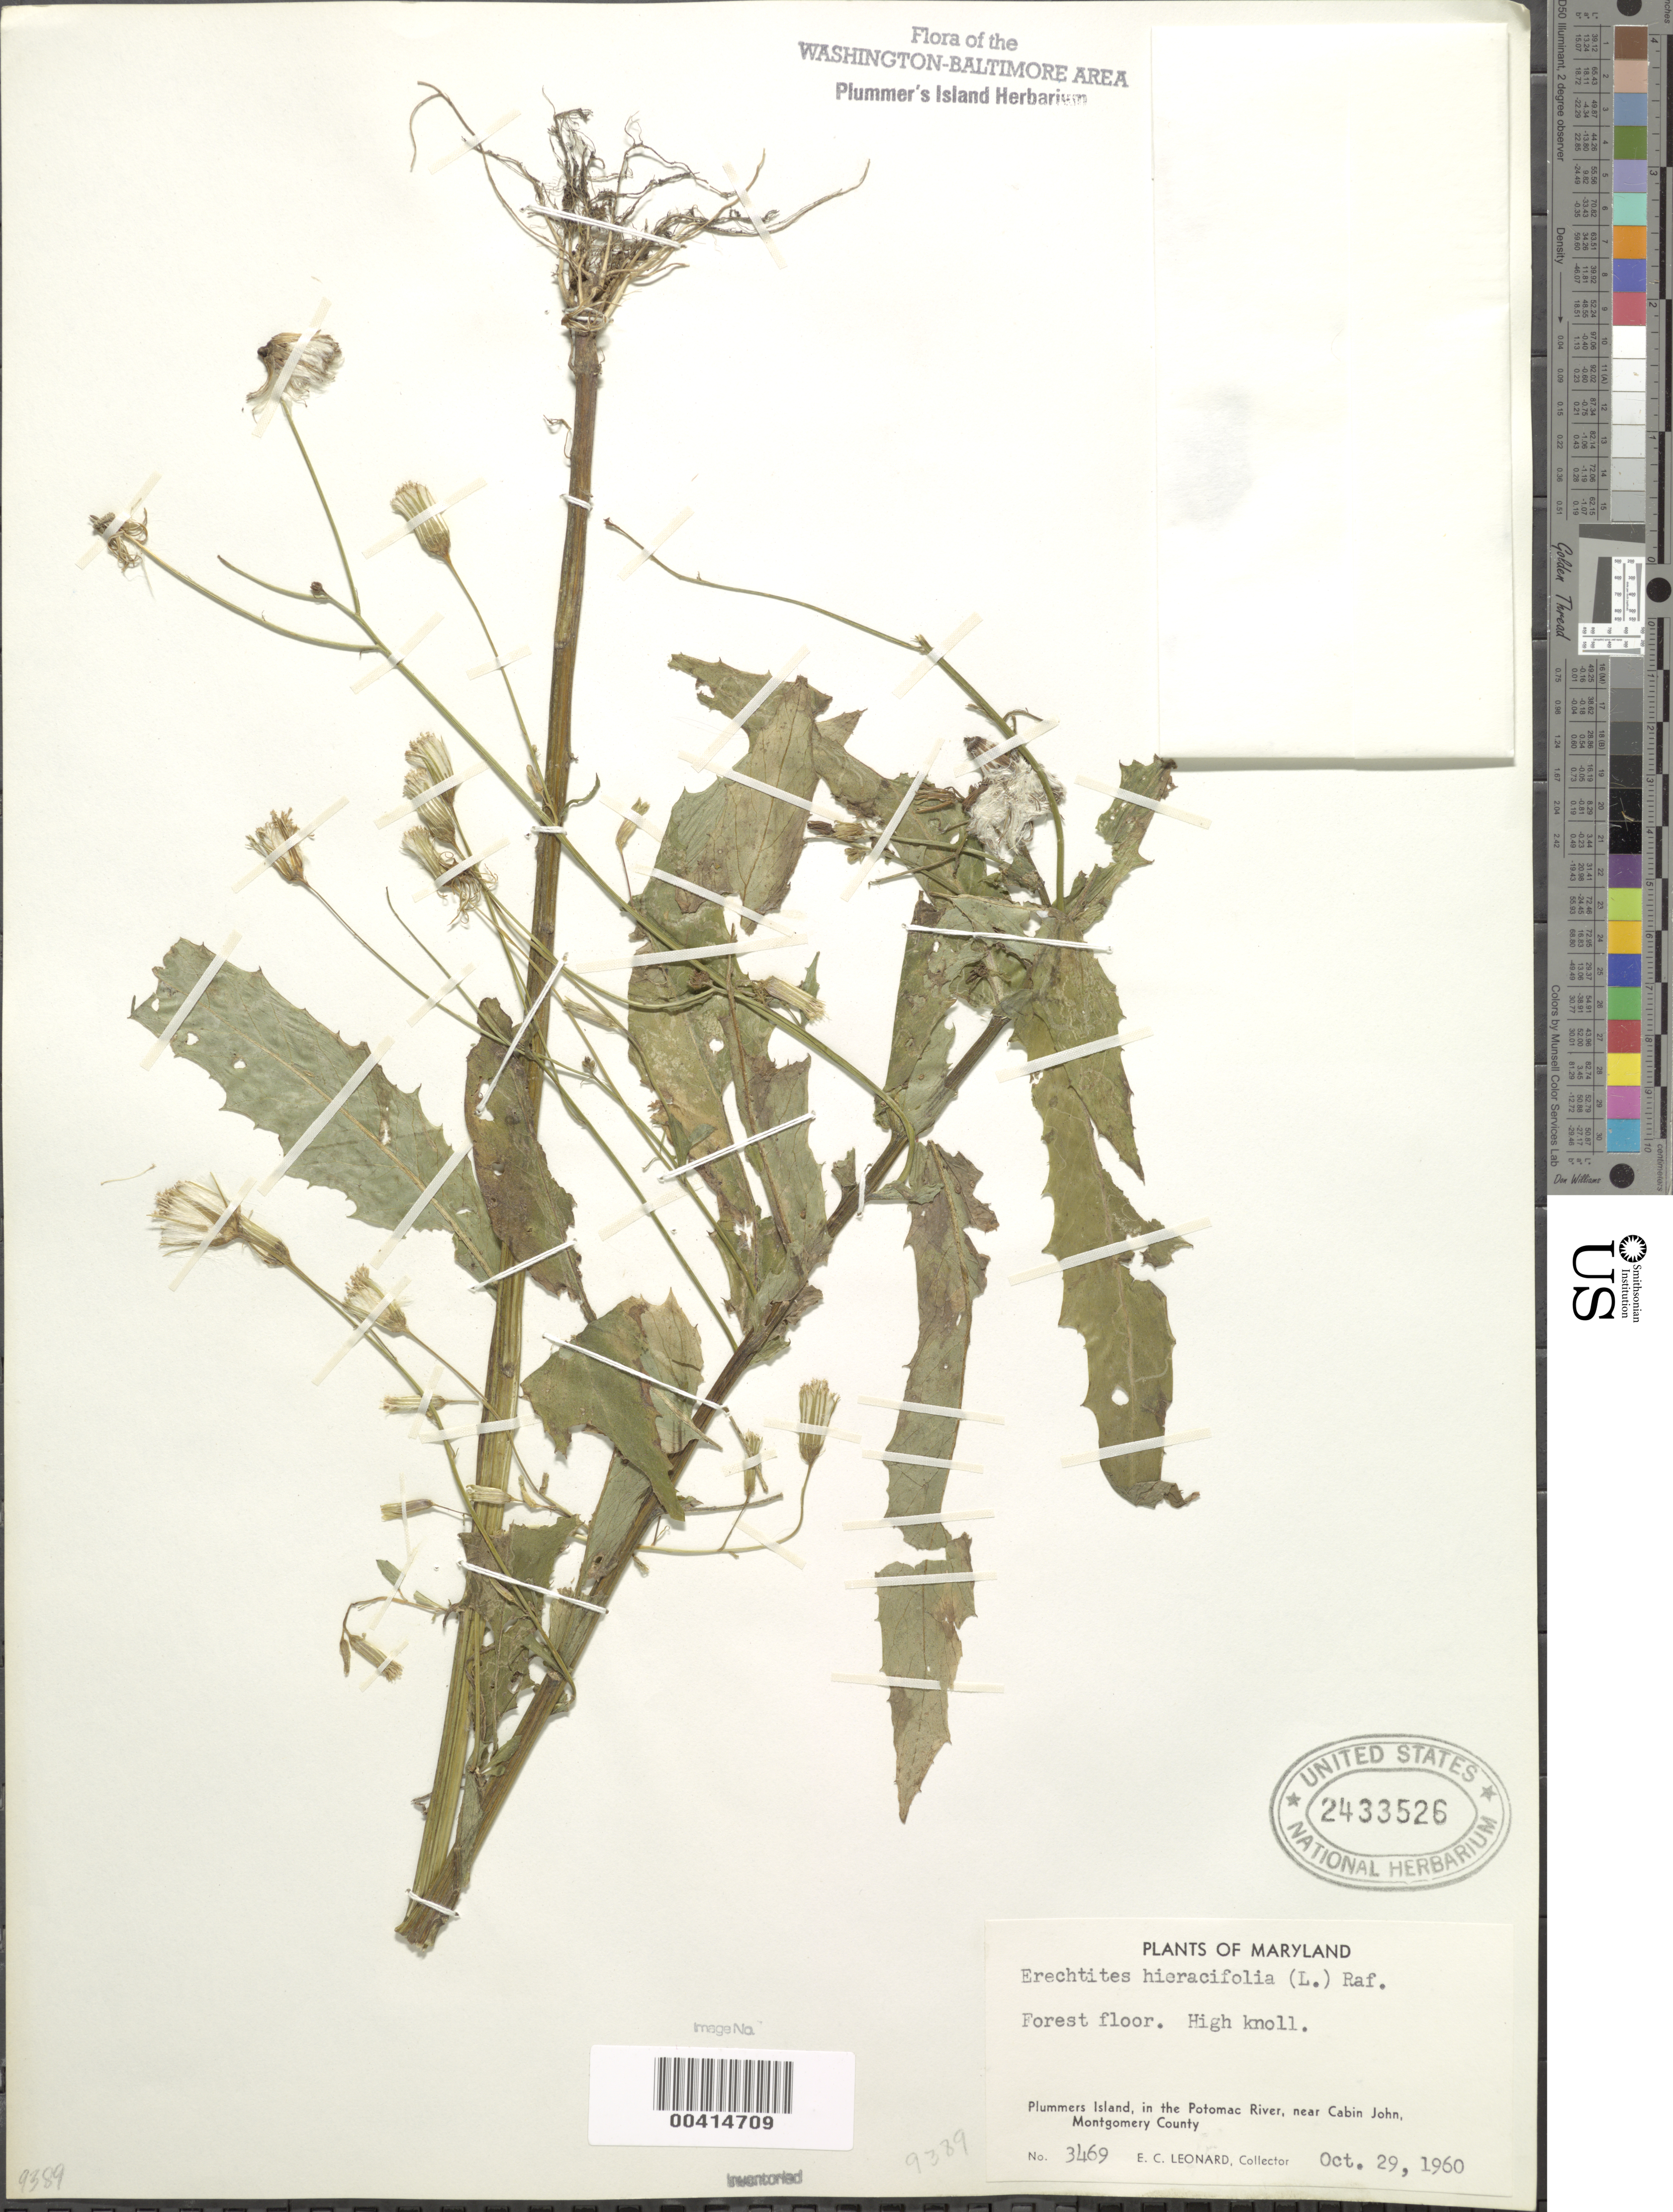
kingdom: Plantae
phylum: Tracheophyta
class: Magnoliopsida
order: Asterales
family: Asteraceae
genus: Erechtites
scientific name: Erechtites hieraciifolius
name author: (L.) Raf. ex DC.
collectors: E. C. Leonard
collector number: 3469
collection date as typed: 29 Oct 1960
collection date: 1960-10-29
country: United States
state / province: Maryland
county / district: Montgomery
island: Plummers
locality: Plummer's Island; high knoll C. & O. Canal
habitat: Forest floor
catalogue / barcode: US 2433526